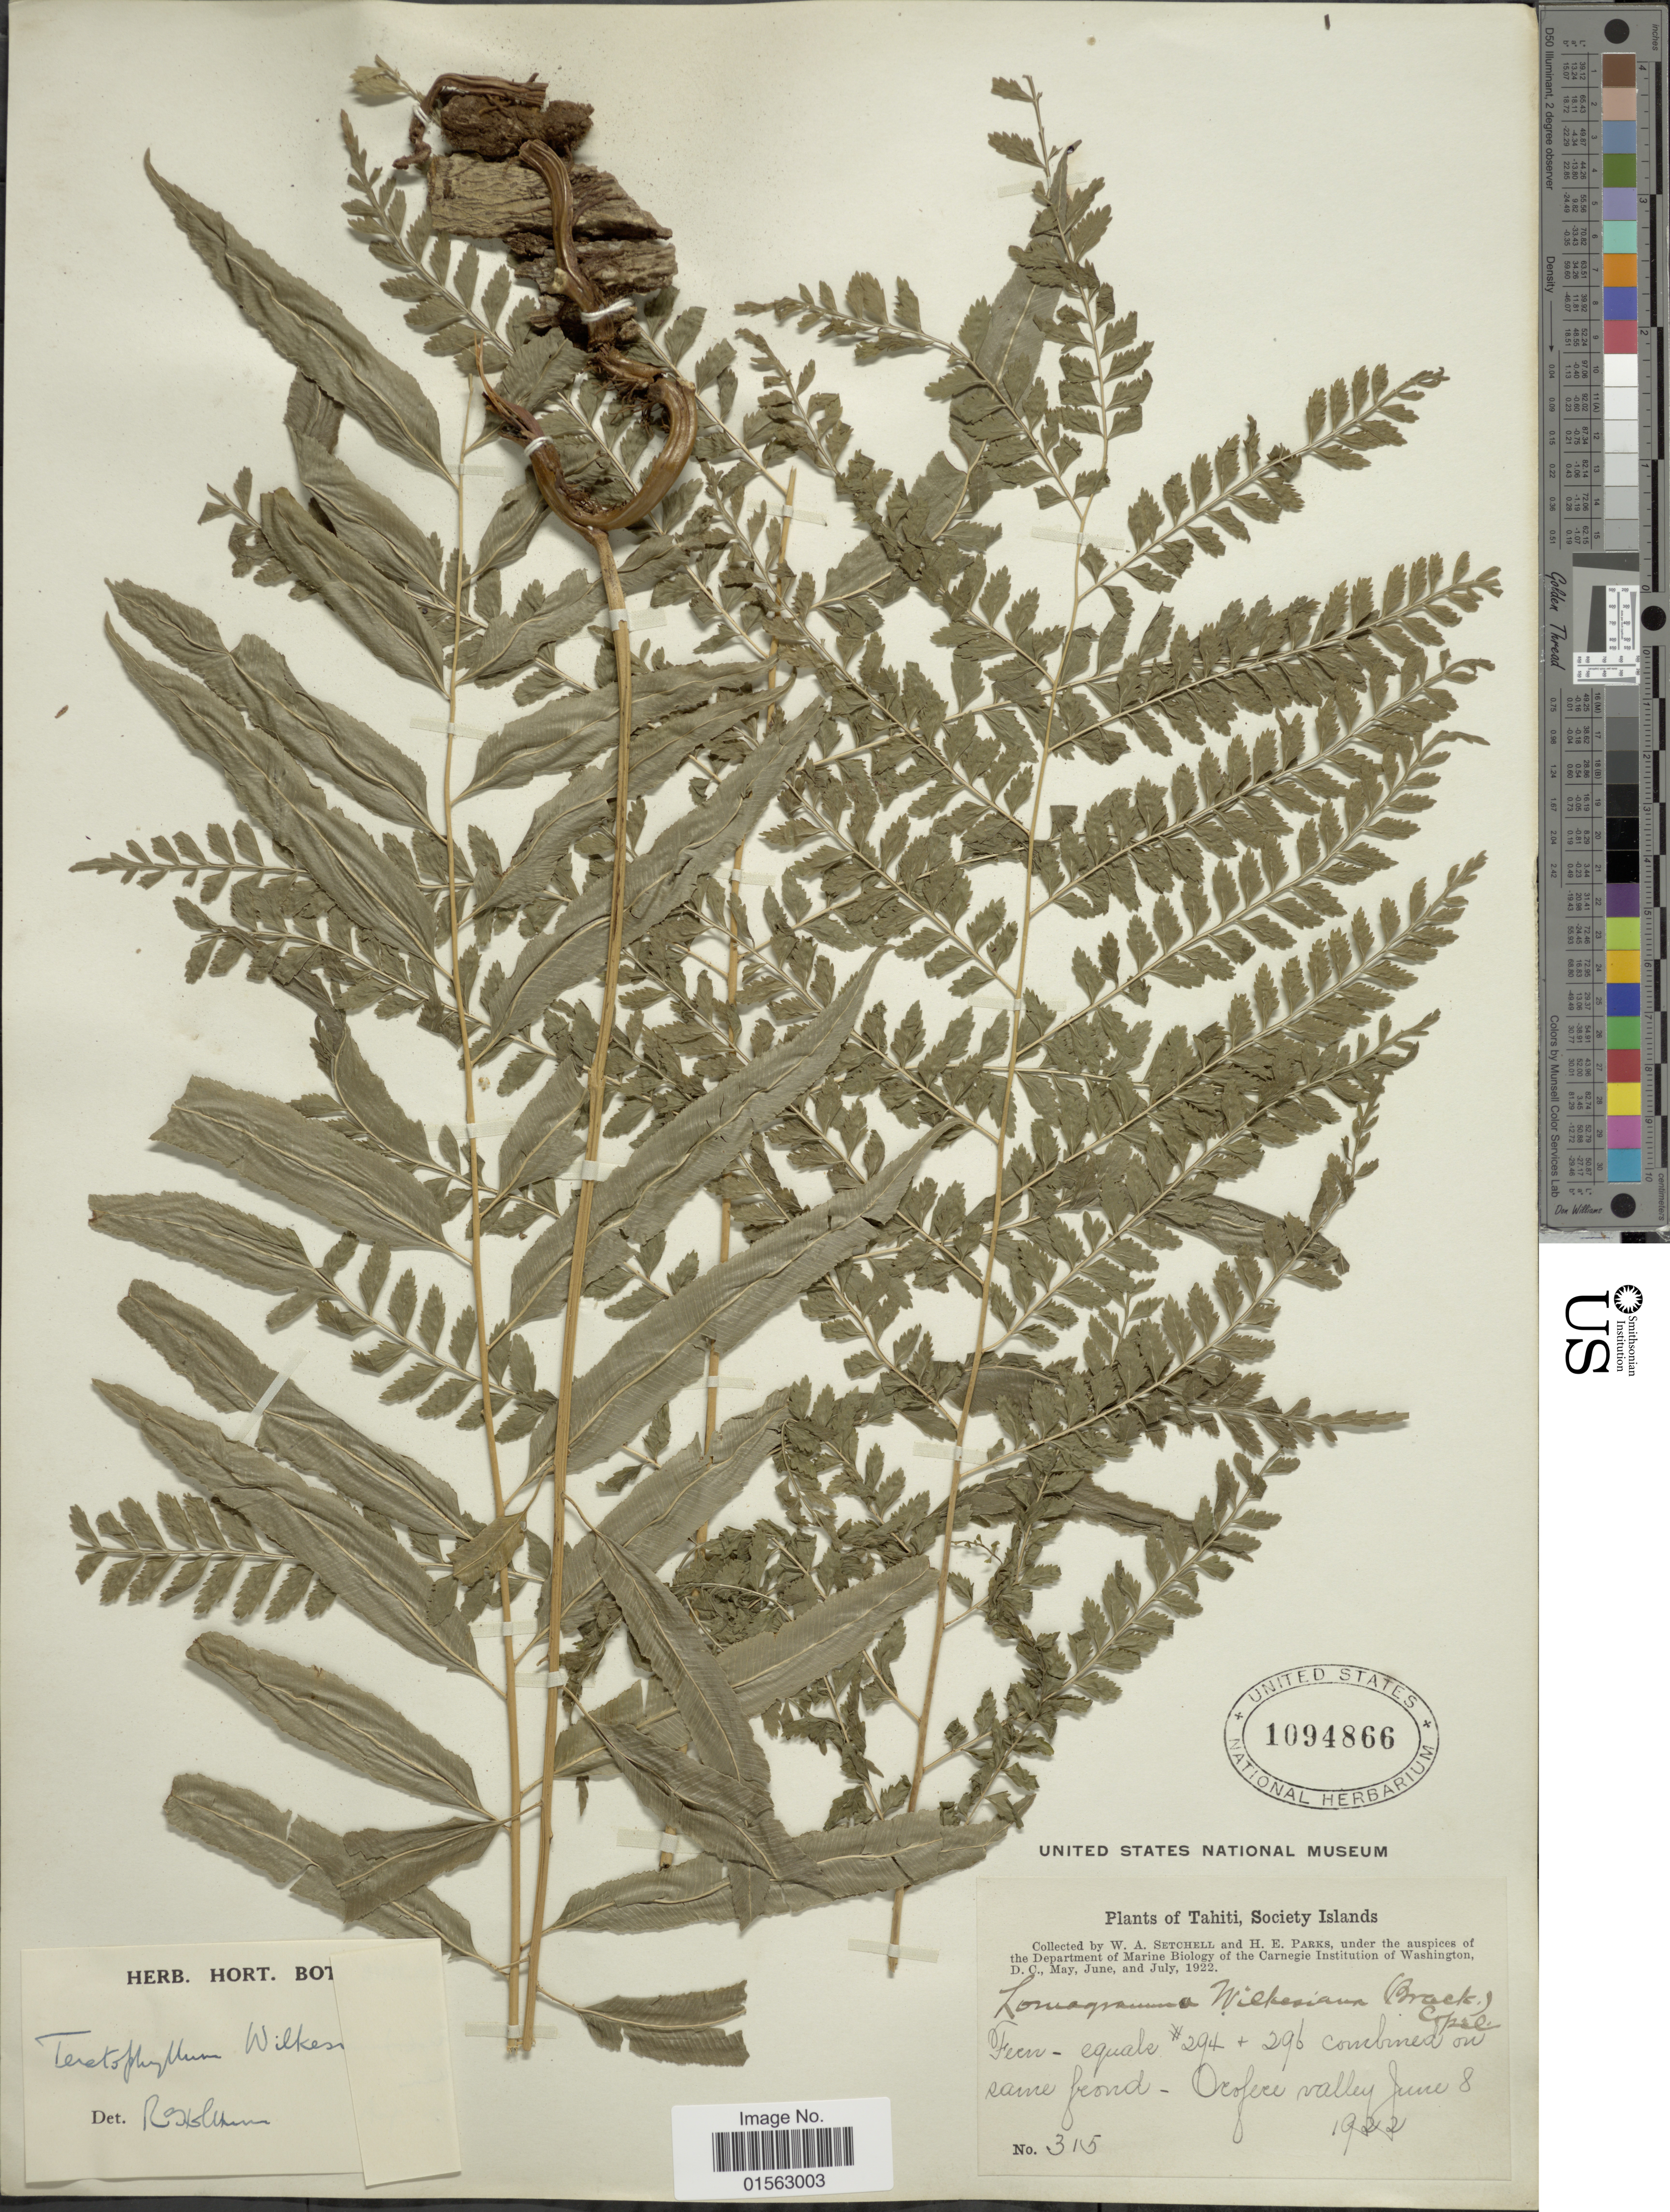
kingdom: Plantae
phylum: Tracheophyta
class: Polypodiopsida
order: Polypodiales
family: Dryopteridaceae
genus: Teratophyllum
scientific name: Teratophyllum wilkesianum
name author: (Brack.) Holttum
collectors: W. Setchell & H. E. Parks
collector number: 315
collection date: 1922-06-08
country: French Polynesia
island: Tahiti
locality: Tahiti, Society Islands, Orofere valley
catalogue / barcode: US 1094866